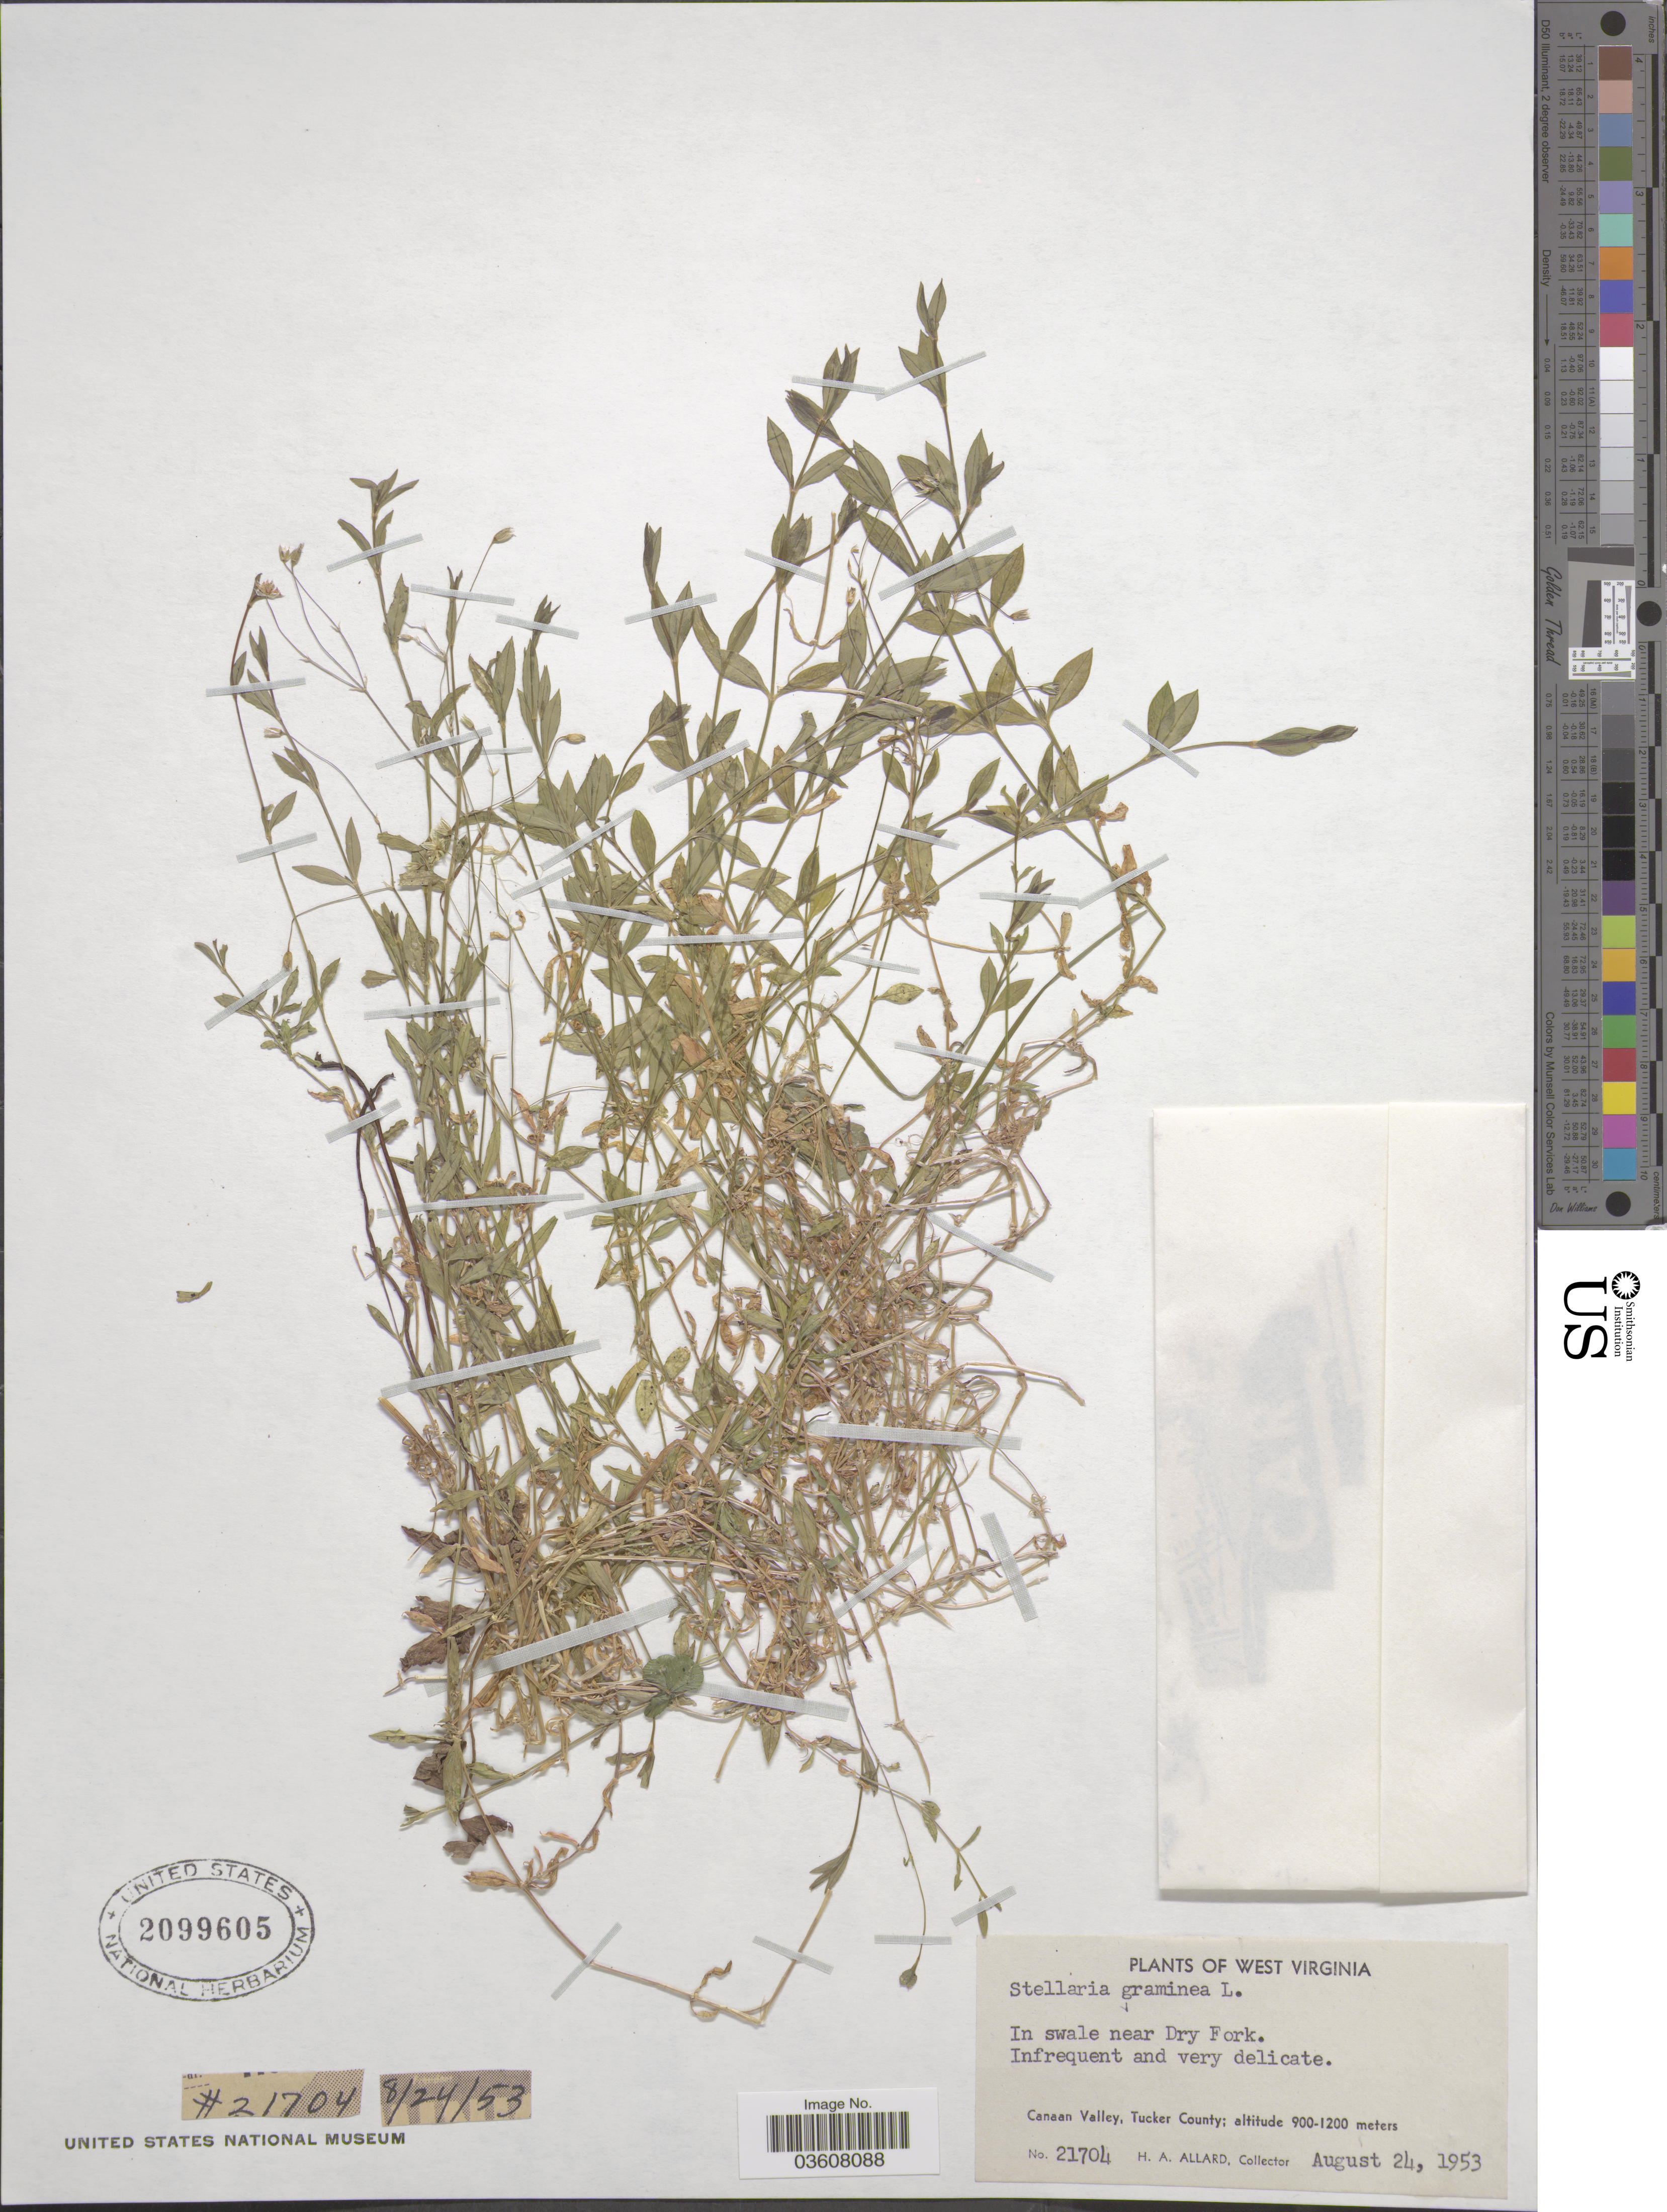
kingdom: Plantae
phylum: Tracheophyta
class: Magnoliopsida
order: Caryophyllales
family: Caryophyllaceae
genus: Stellaria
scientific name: Stellaria graminea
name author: L.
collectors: H. A. Allard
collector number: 21704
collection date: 1953-08-24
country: United States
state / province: West Virginia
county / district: Tucker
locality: In swale near Dry Fork. Canaan Valley, Tucker County.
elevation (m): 900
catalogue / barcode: US 2099605